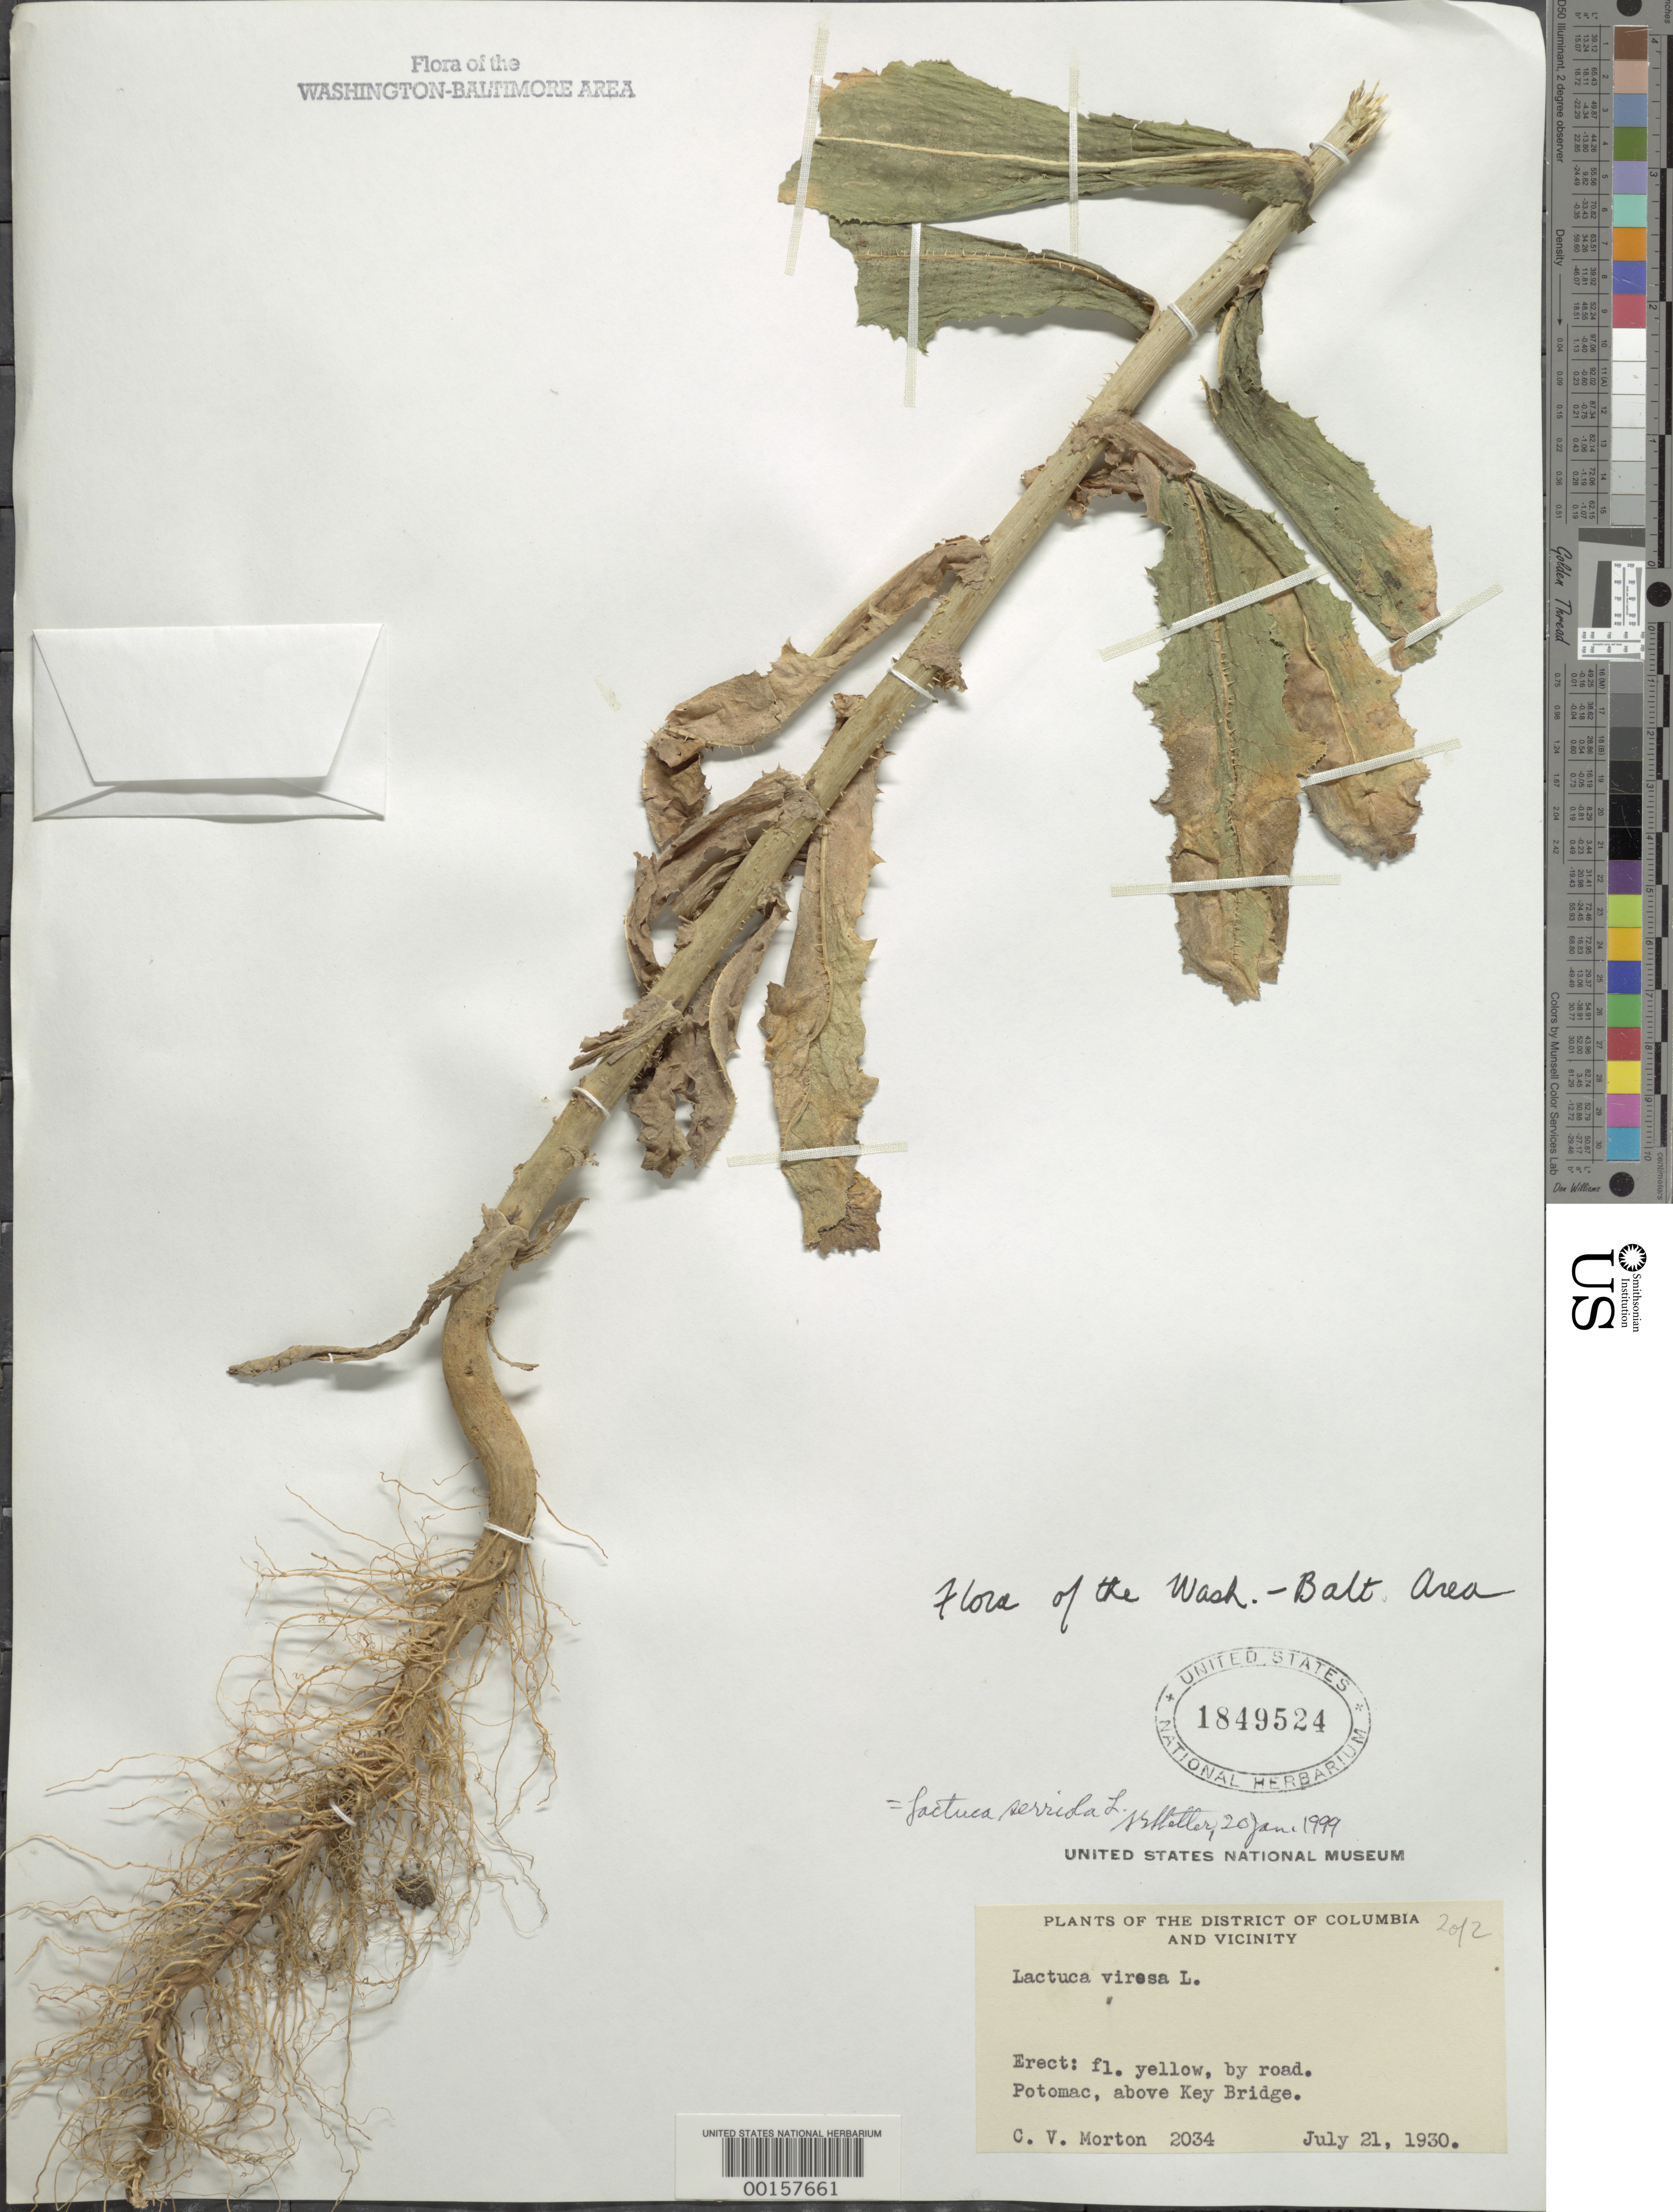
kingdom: Plantae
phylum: Tracheophyta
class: Magnoliopsida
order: Asterales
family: Asteraceae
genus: Lactuca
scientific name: Lactuca serriola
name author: L.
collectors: C. V. Morton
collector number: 2034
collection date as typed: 21 Jul 1930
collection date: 1930-07-21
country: United States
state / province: Maryland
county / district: Montgomery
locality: Above Key Bridge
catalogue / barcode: US 1849524